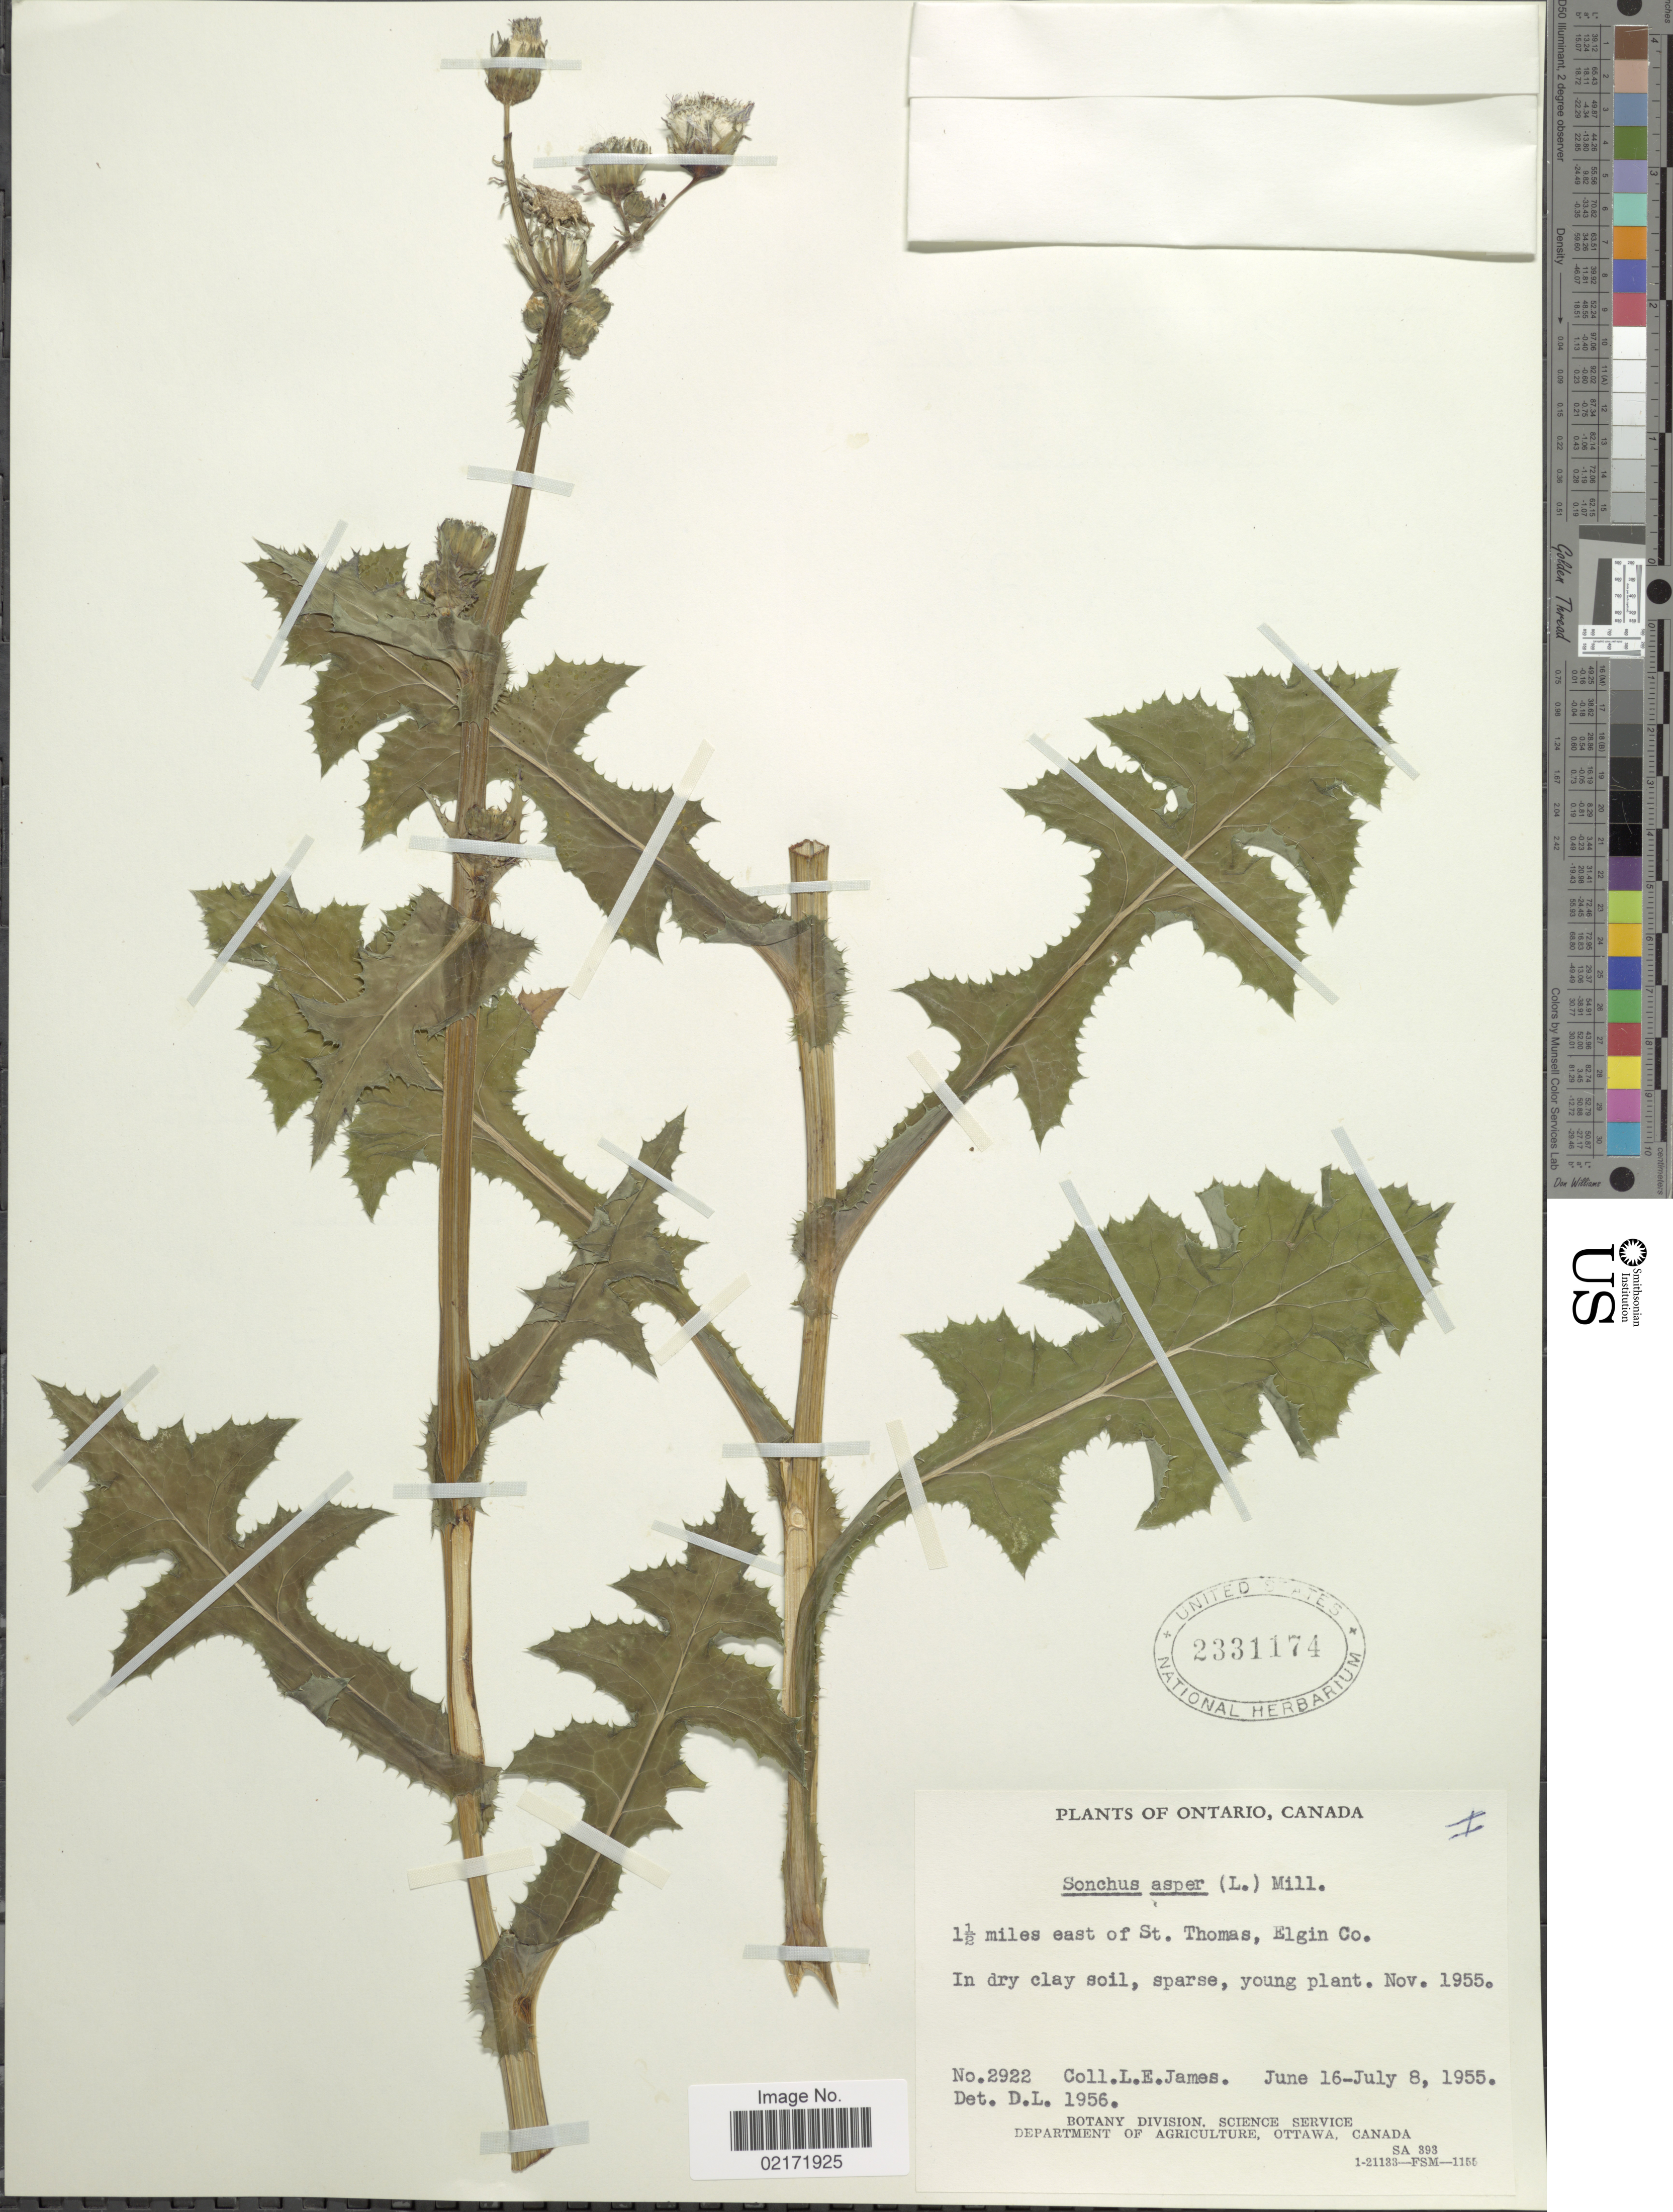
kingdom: Plantae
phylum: Tracheophyta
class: Magnoliopsida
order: Asterales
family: Asteraceae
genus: Sonchus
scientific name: Sonchus asper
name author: (L.) Hill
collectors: L. E. James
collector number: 2922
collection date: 1955-11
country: Canada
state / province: Ontario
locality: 1 1/2 miles east of St. Thomas, Elgin Co.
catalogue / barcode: US 2331174